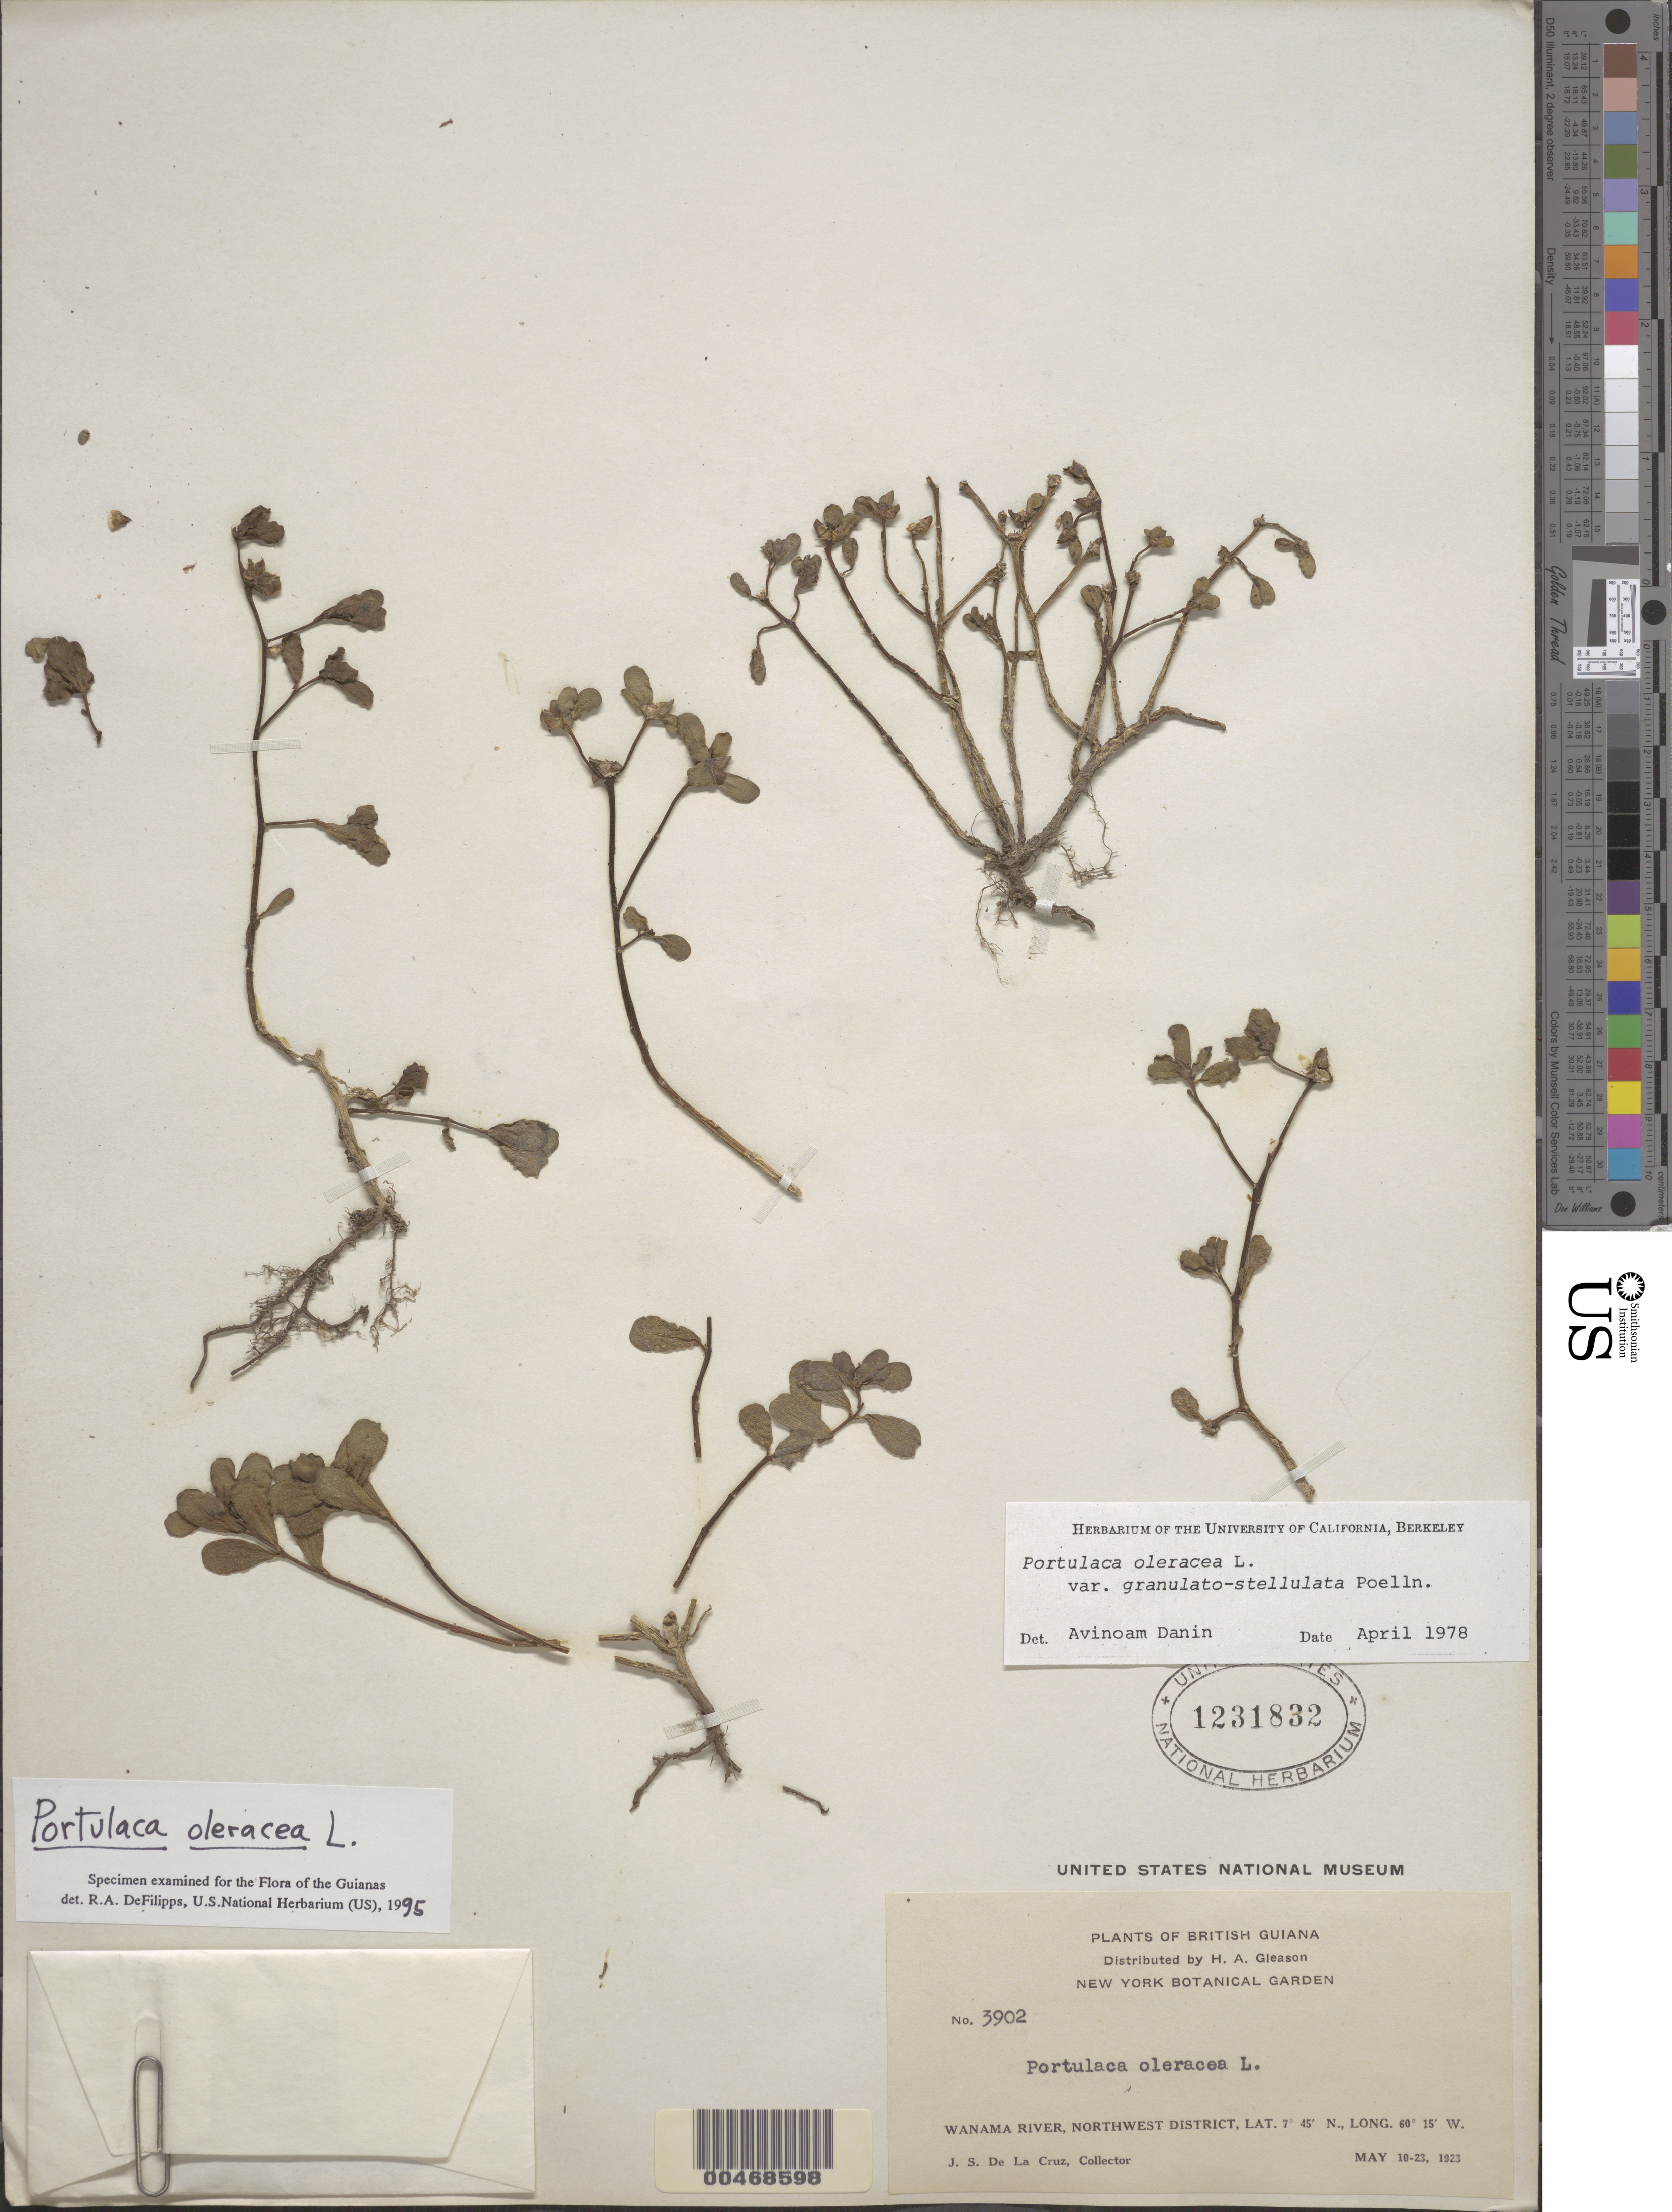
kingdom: Plantae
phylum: Tracheophyta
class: Magnoliopsida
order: Caryophyllales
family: Portulacaceae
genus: Portulaca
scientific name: Portulaca oleracea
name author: L.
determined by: DeFilipps, R. A.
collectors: J. S. de la Cruz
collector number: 3902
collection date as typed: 10 May 1923 to 23 May 1923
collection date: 1923-05-10/1923-05-23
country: Guyana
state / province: U. Demerara-Berbice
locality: Wanama River. [In former North West Region.]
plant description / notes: NY, US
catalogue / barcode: US 1231832